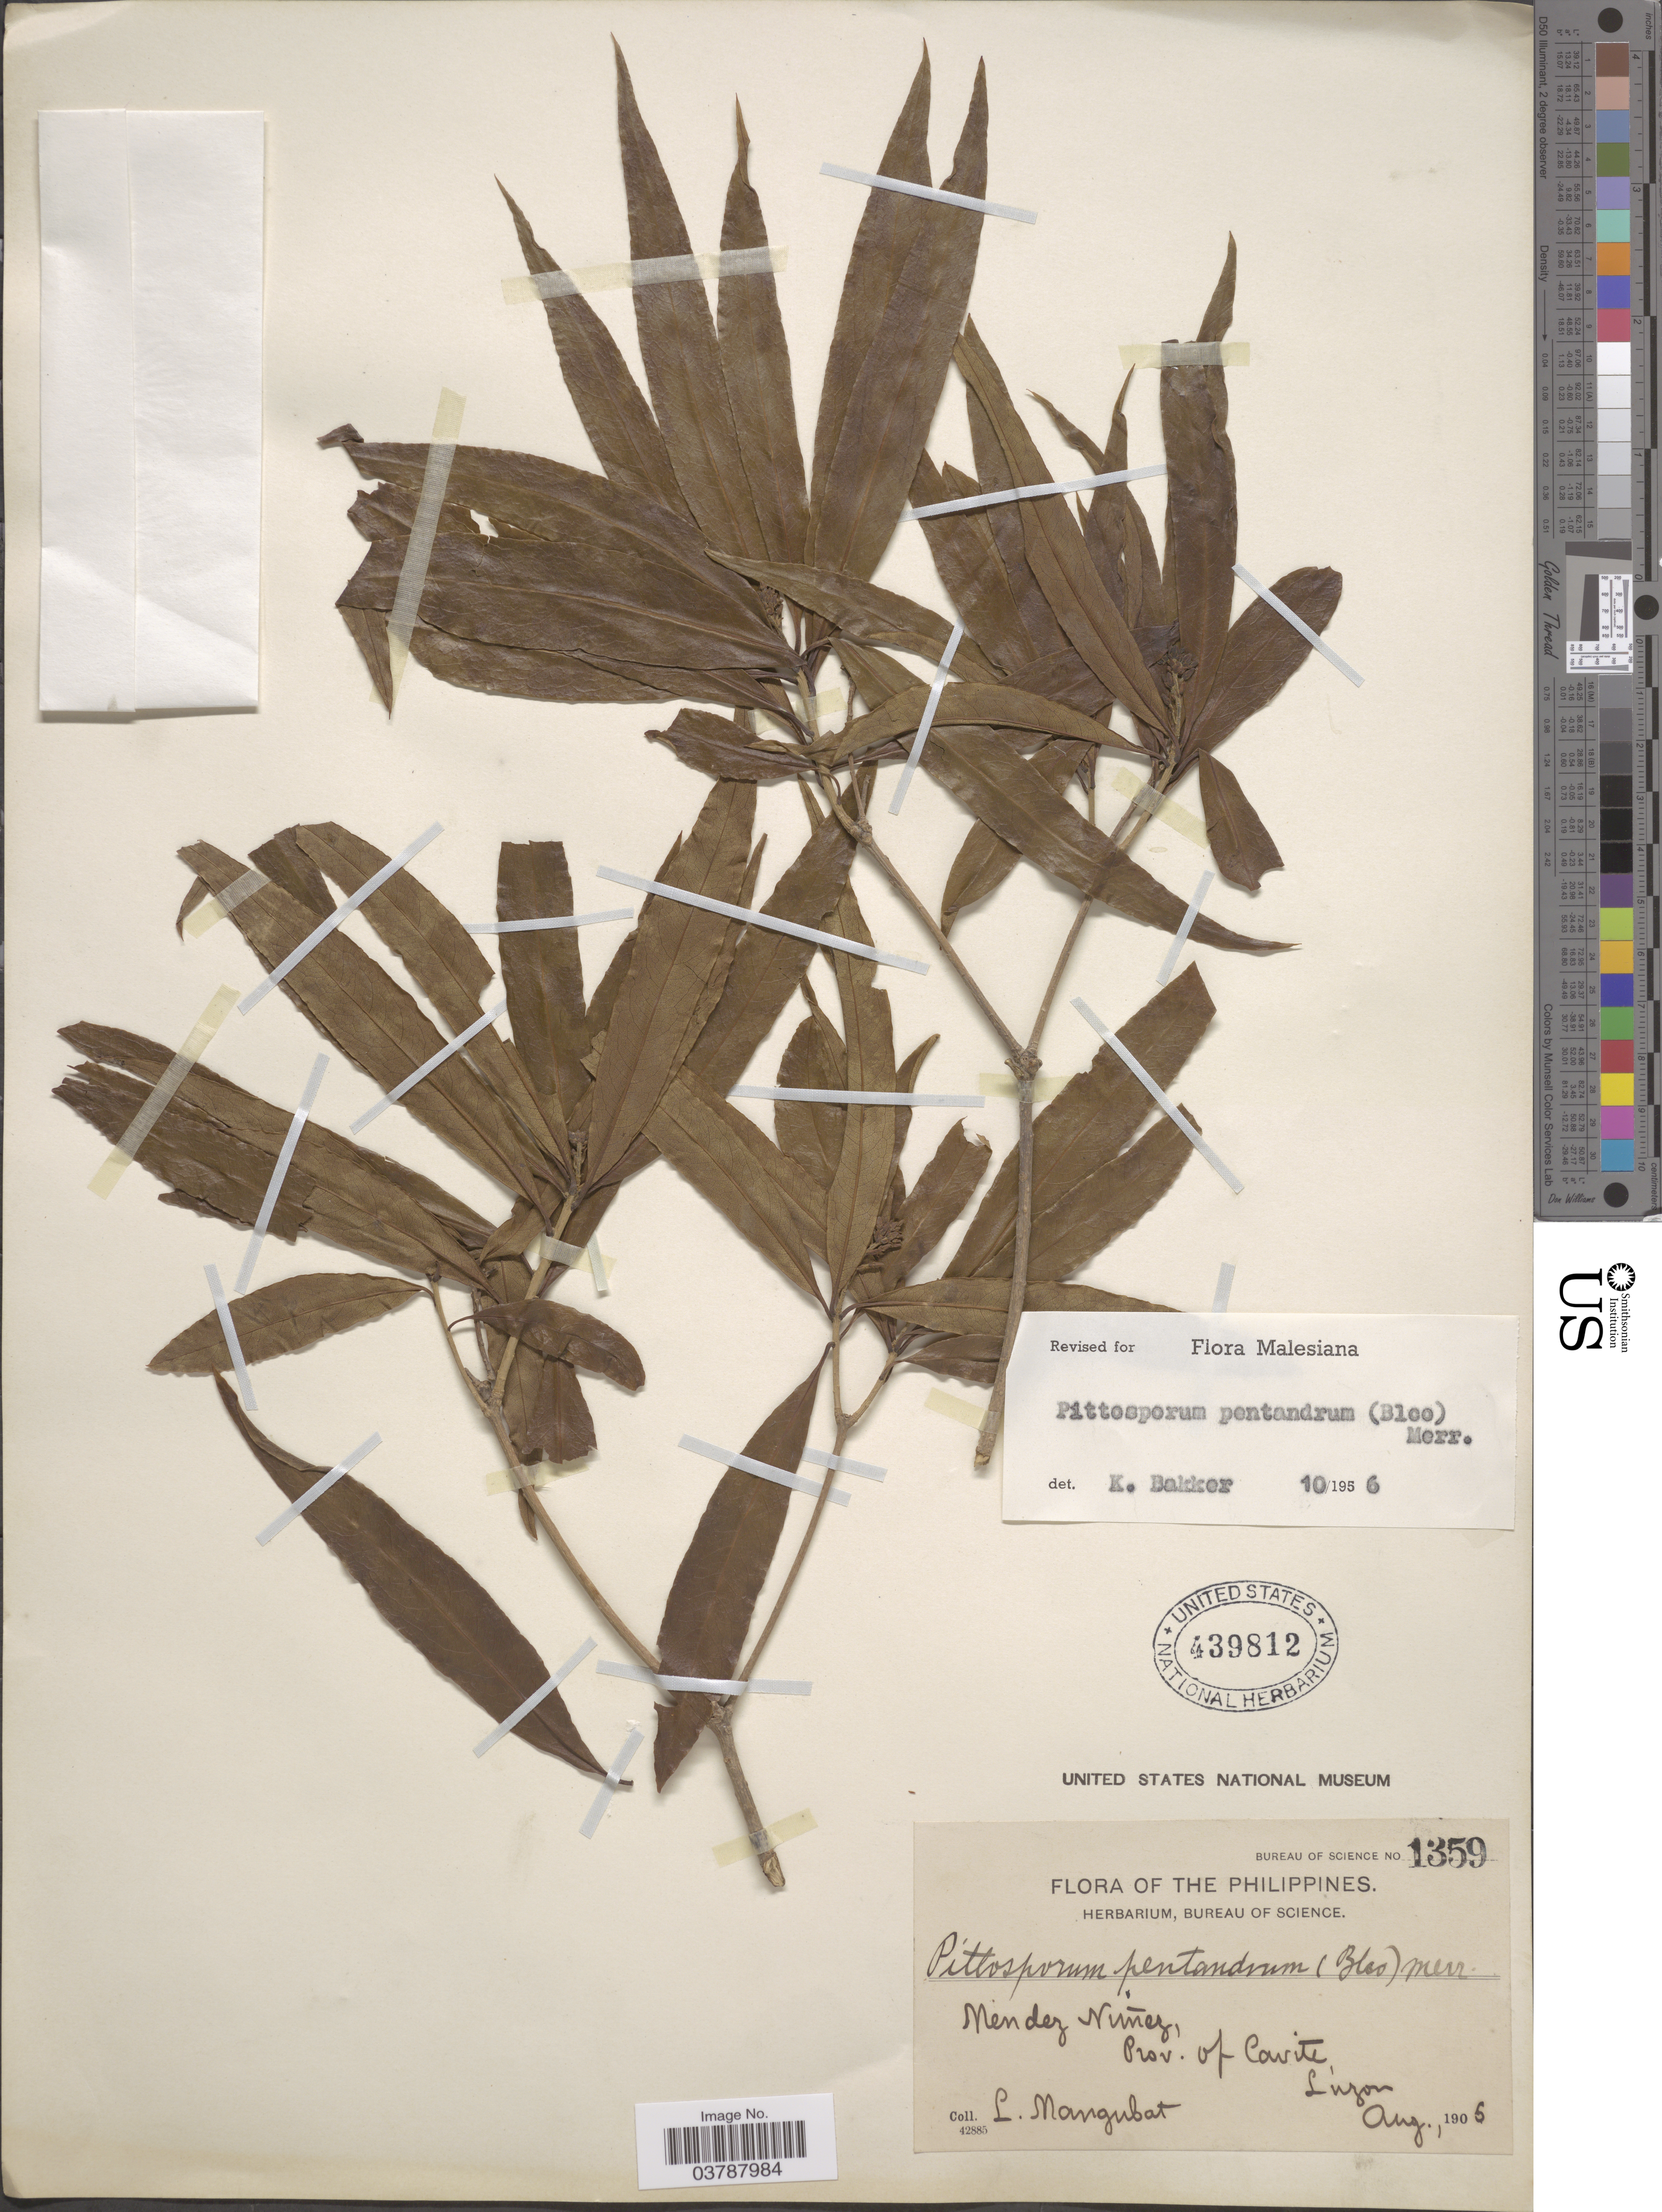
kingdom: Plantae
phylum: Tracheophyta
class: Magnoliopsida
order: Apiales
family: Pittosporaceae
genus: Pittosporum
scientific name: Pittosporum pentandrum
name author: (Blanco) Merr.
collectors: L. Mangubat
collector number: Bureau of Science 1359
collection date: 1906-08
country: Philippines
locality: Mendez Nuñez, Prov. of Cavite, Luzon.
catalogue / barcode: US 439812